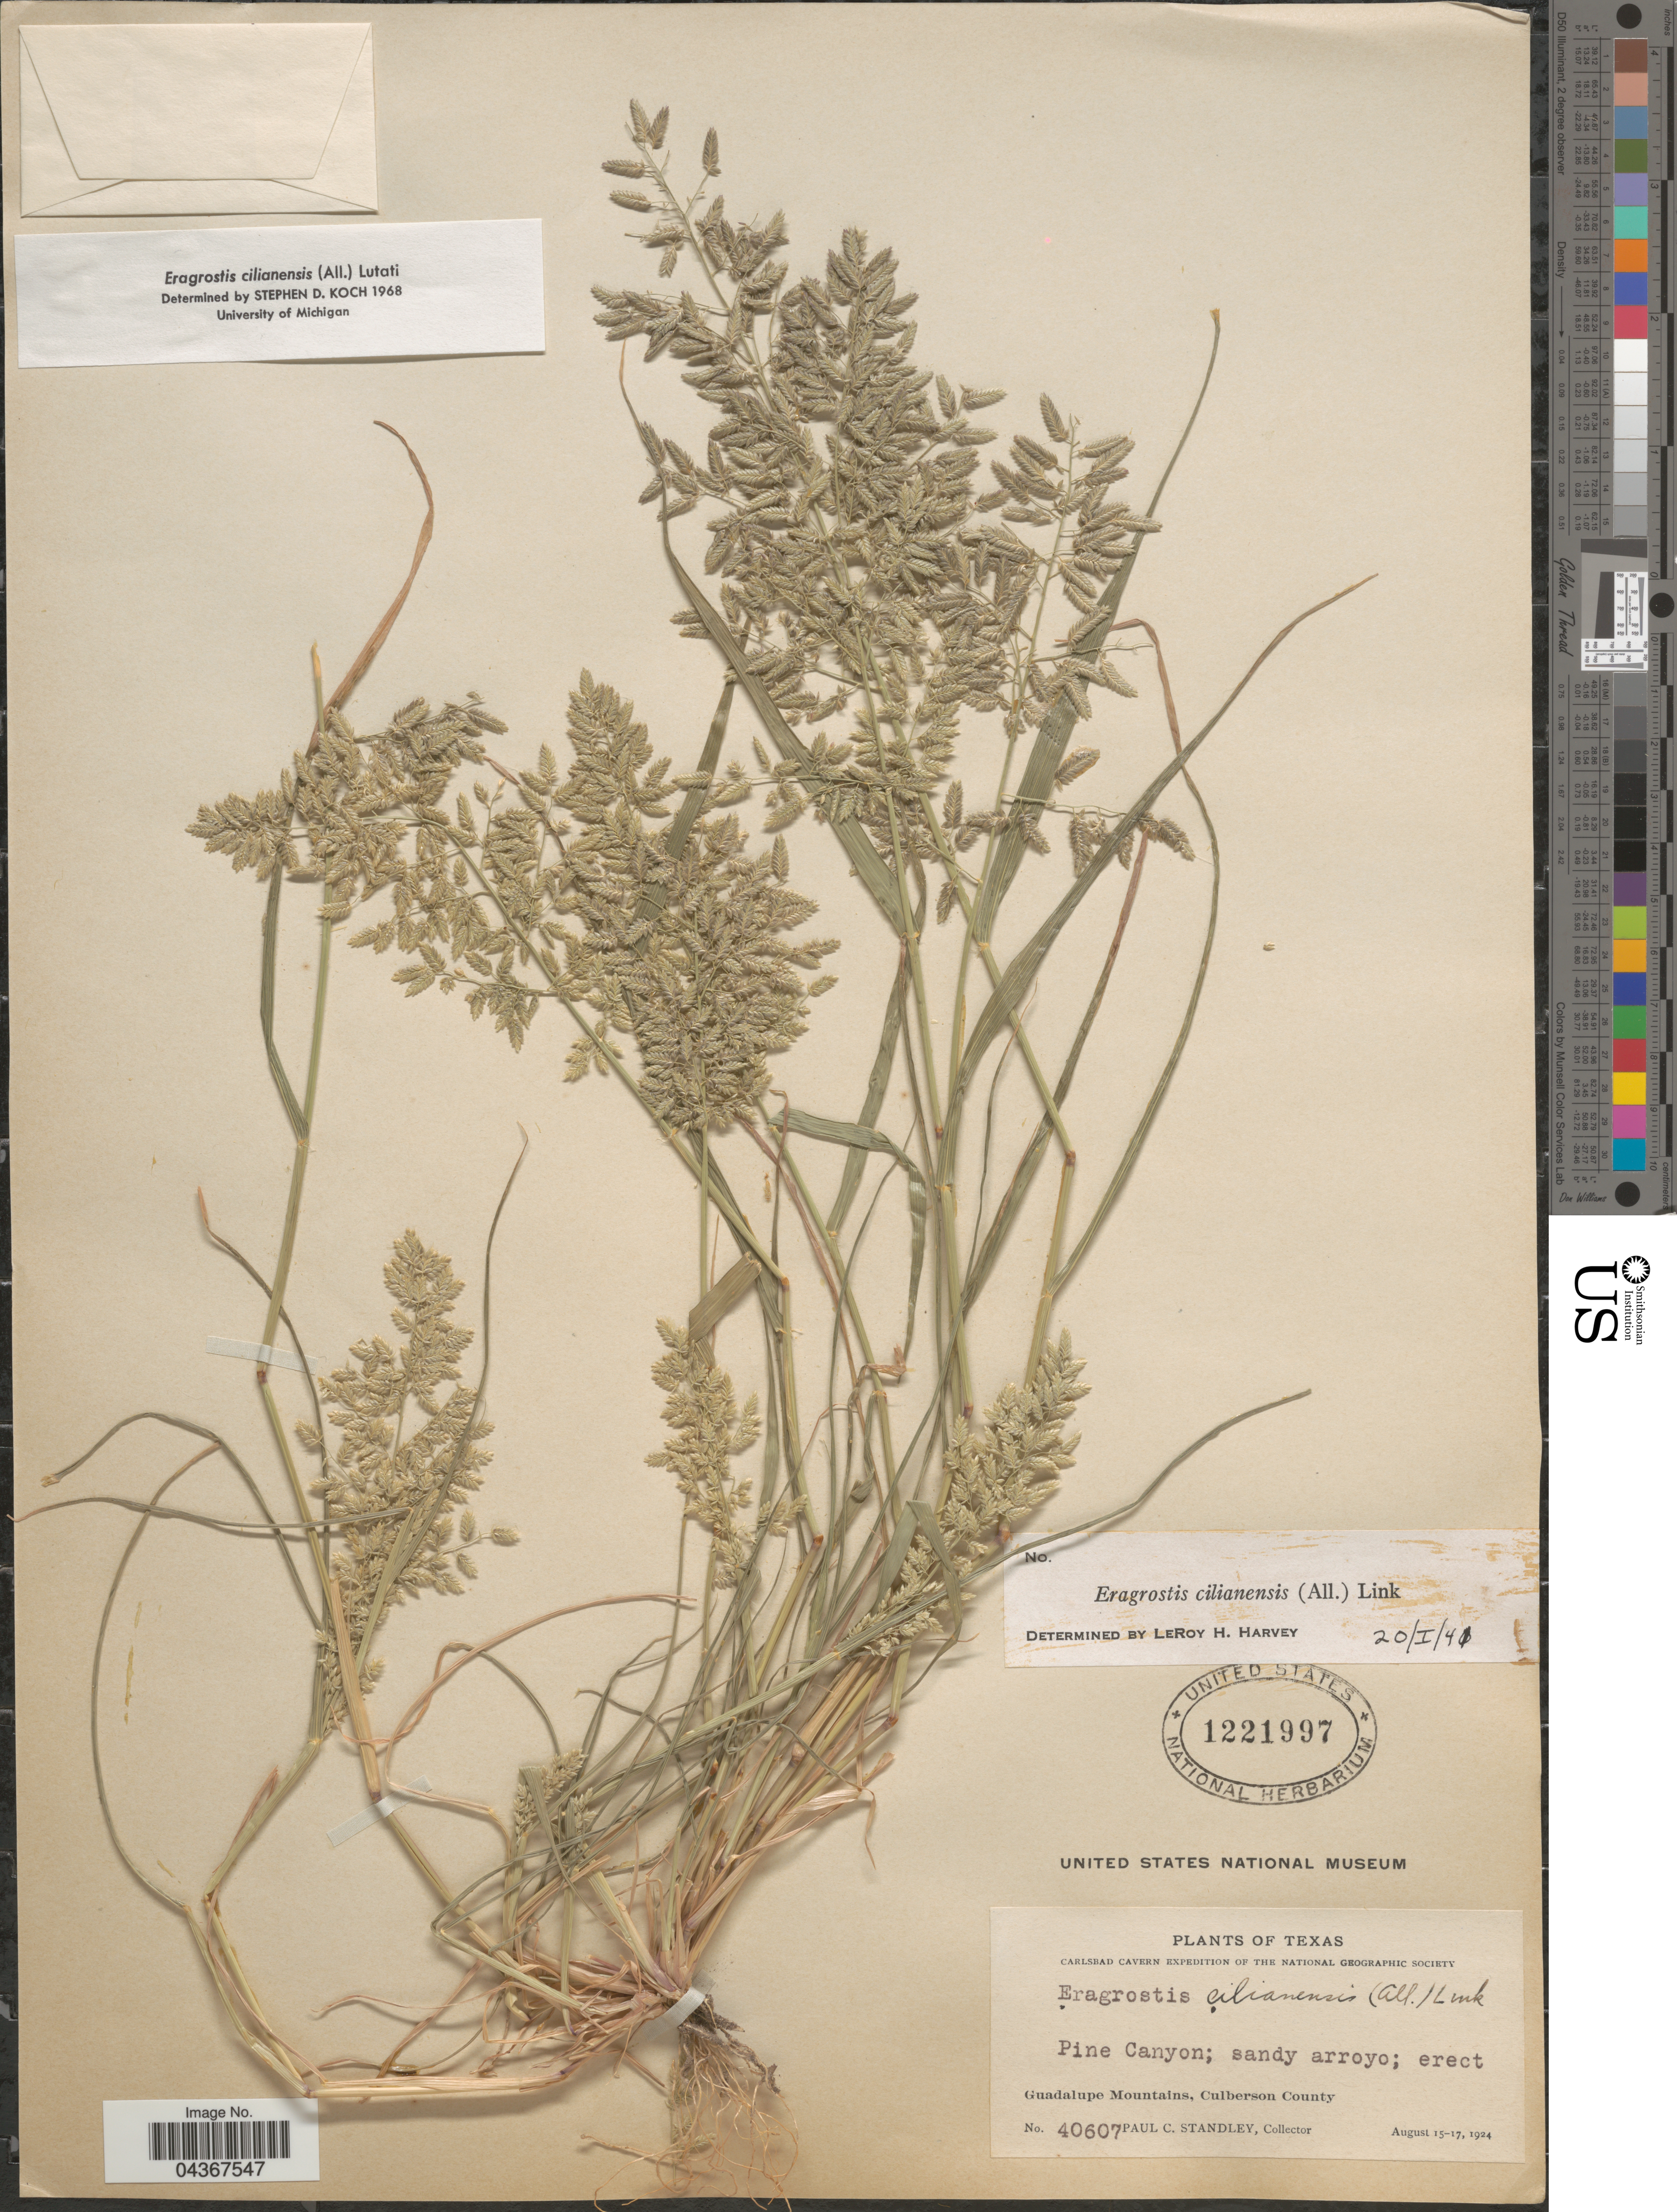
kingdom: Plantae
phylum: Tracheophyta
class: Liliopsida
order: Poales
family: Poaceae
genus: Eragrostis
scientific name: Eragrostis cilianensis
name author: (Bellardi) Vignolo ex Janch.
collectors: P. C. Standley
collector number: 40607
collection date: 1924-08-15/1924-08-17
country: United States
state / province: Texas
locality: Carlsbad Cavern Expedition of the National Geographic Society. Pine Canyon; sandy arroyo. Guadalupe Mountains, Culberson County.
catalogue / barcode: US 1221997